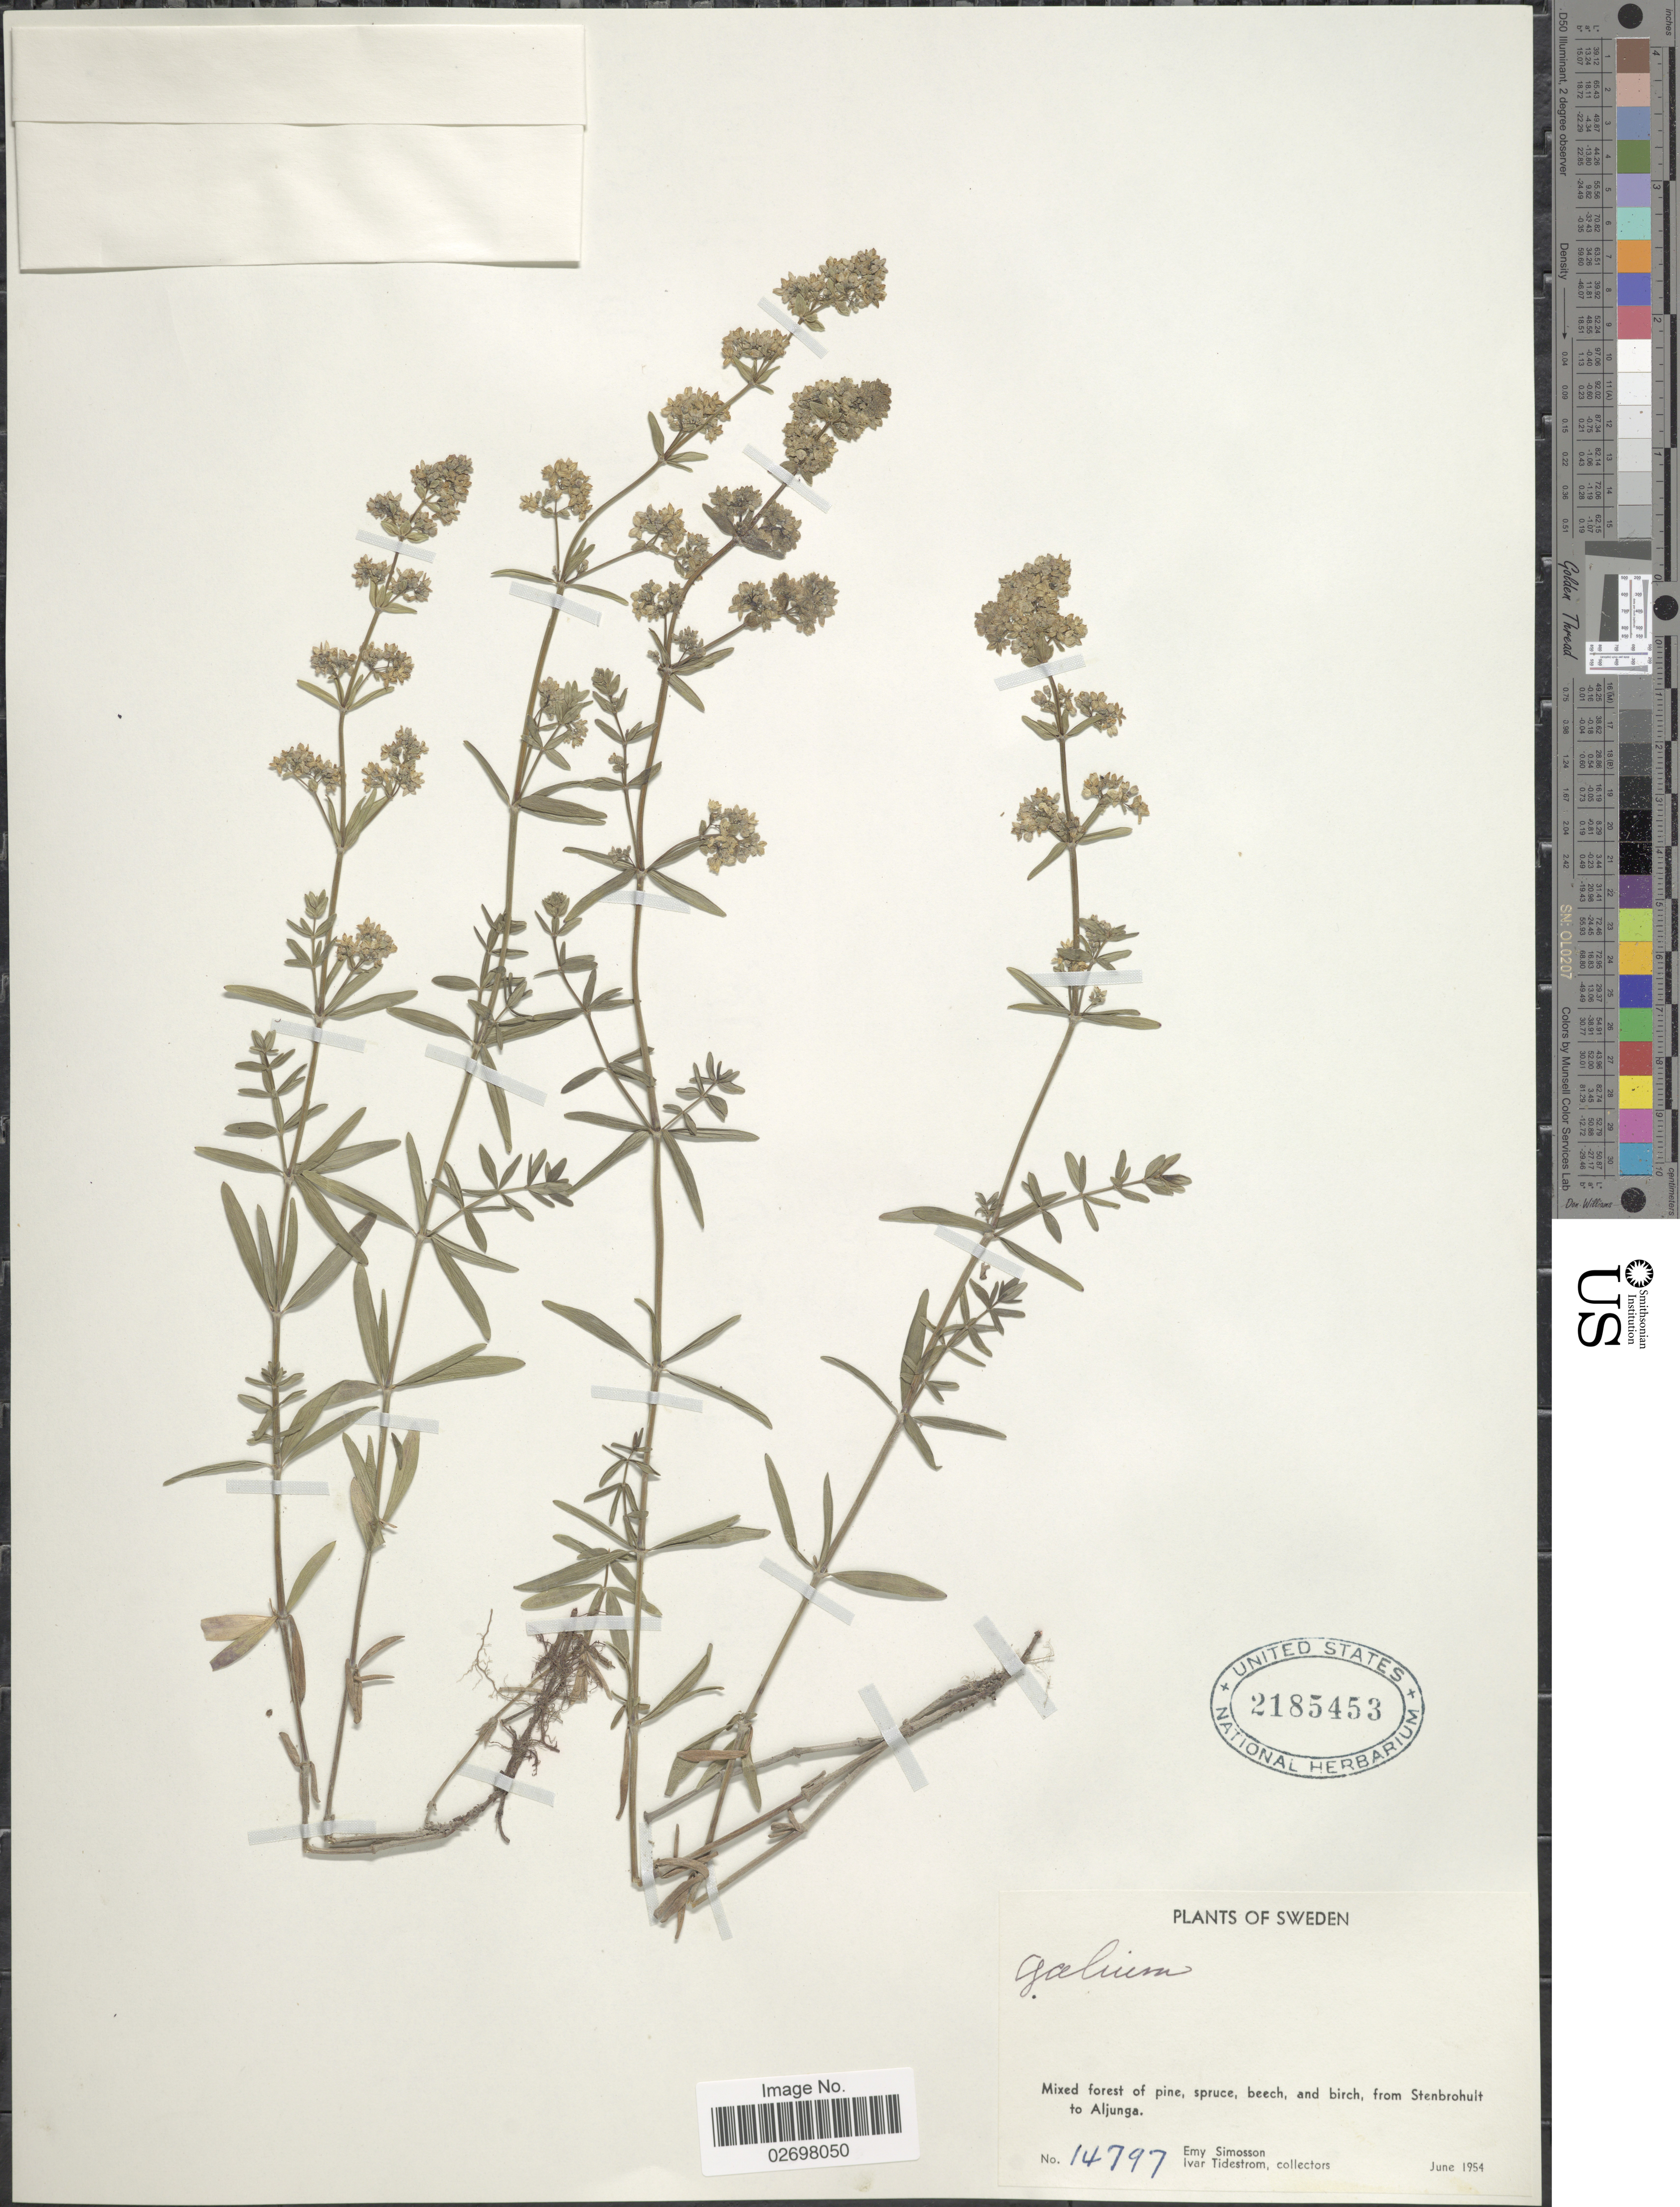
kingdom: Plantae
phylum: Tracheophyta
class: Magnoliopsida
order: Gentianales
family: Rubiaceae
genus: Galium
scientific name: Galium sp.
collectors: E. Simosson & I. F. Tidestrom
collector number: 14797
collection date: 1954-06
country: Sweden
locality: Mixed forest of pine, spruce, beach, and birch, from Stenbrohult to Aljunga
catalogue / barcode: US 2185453